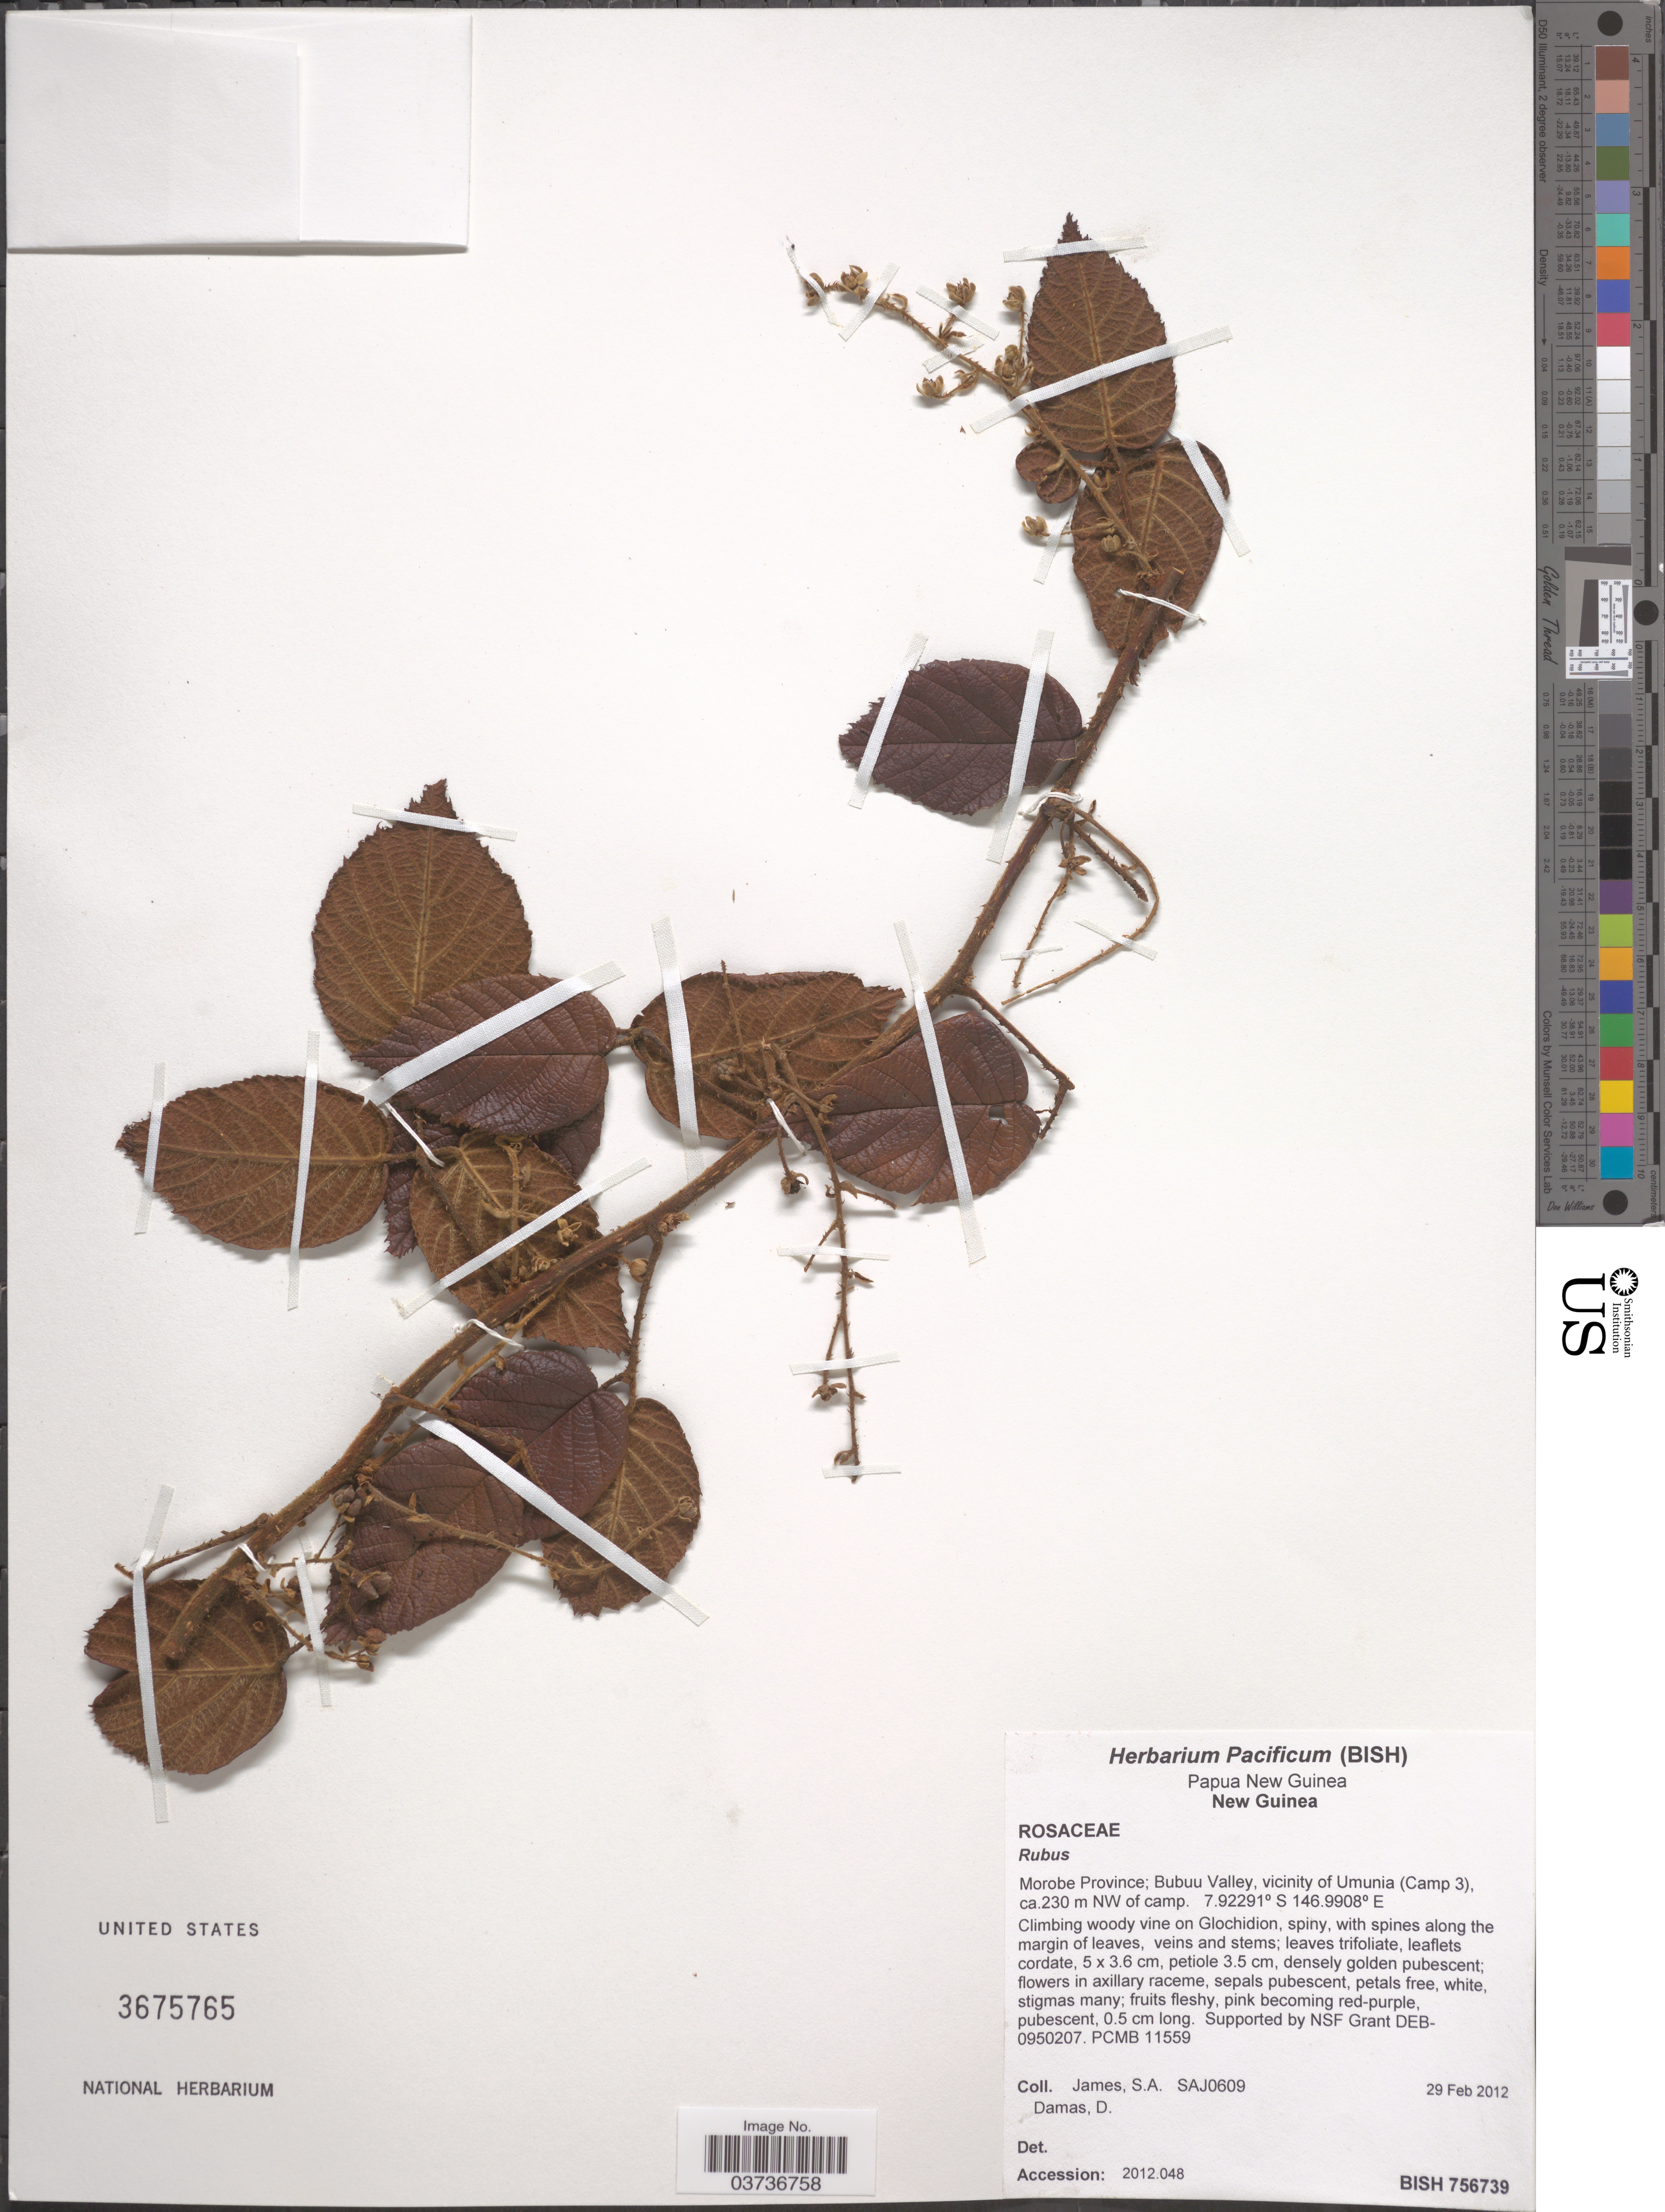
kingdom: Plantae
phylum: Tracheophyta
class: Magnoliopsida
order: Rosales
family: Rosaceae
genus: Rubus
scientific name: Rubus sp.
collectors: S. James & D. Damas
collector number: SAJ0609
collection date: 2012-02-29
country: Papua New Guinea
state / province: Morobe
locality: New Guinea. Bubuu Valley, vicinity of Umunia (Camp 3), NW of camp.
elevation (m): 230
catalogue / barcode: US 3675765